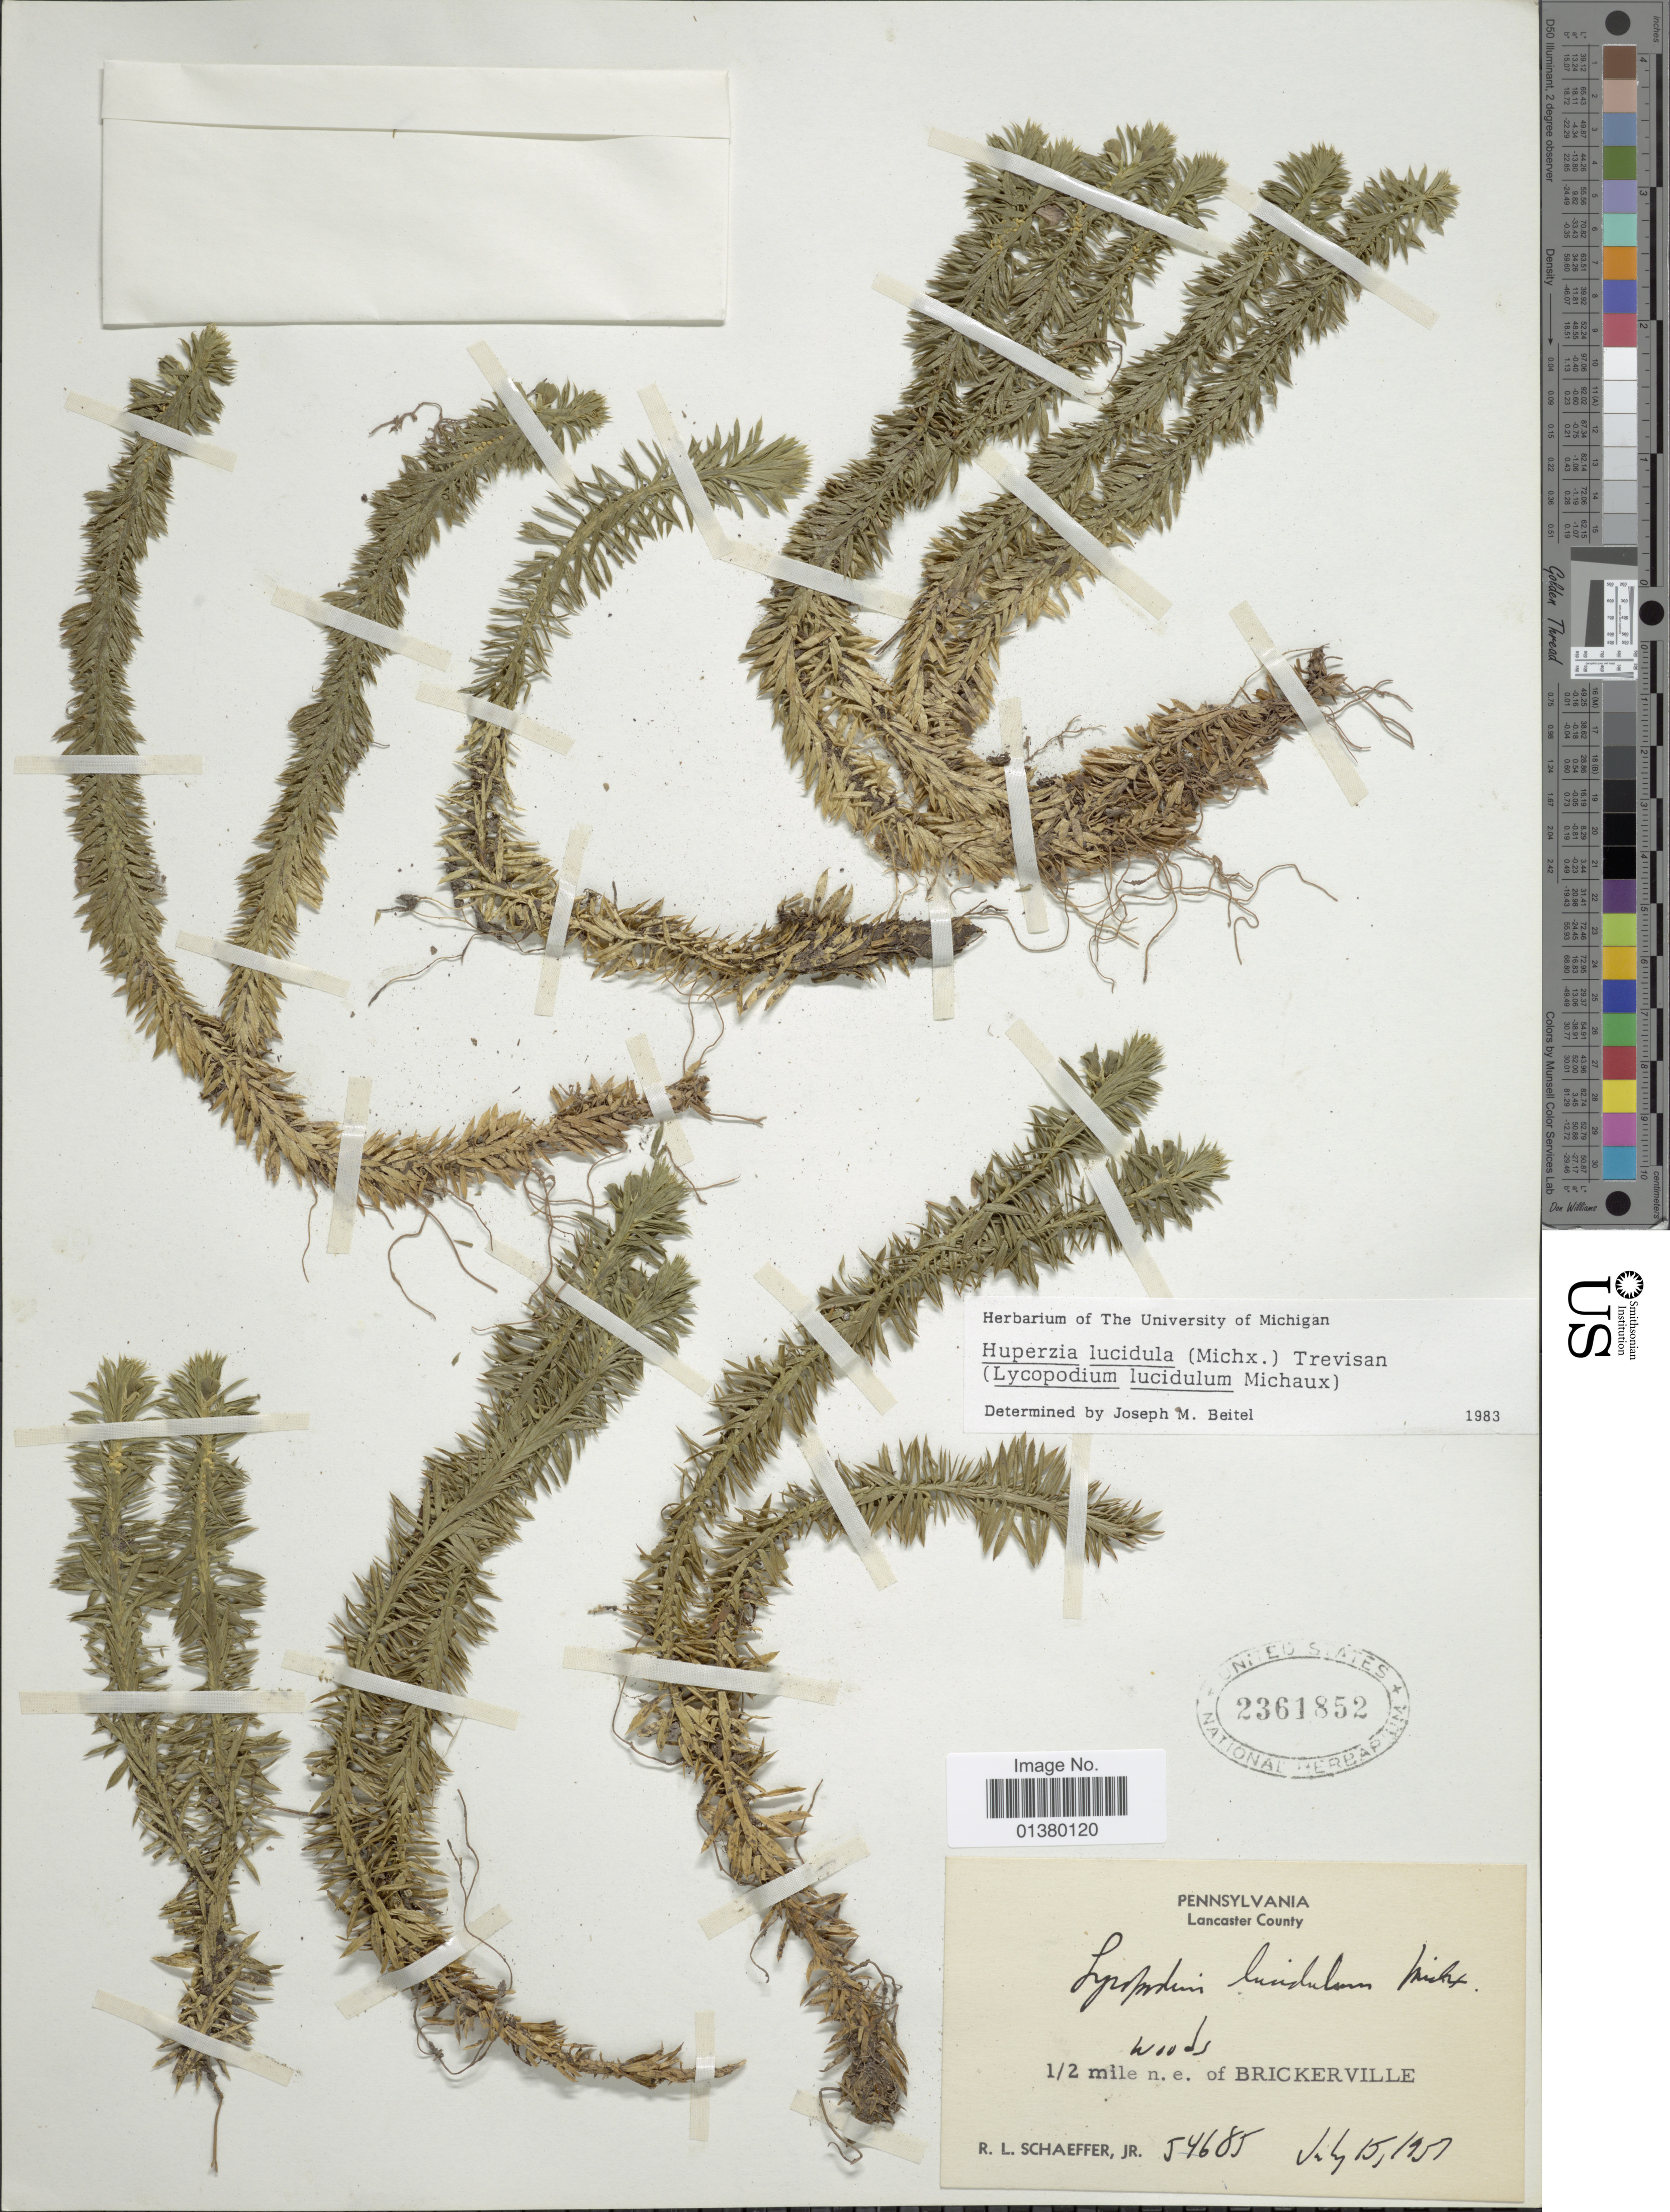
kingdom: Plantae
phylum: Tracheophyta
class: Lycopodiopsida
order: Lycopodiales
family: Lycopodiaceae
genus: Huperzia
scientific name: Huperzia lucidula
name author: (Michx.) Trevis.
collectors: R. Schaeffer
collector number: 54685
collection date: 1951-07-15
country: United States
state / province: Pennsylvania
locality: Lancaster County, ½ mile n.e. of Brickerville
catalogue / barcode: US 2361852